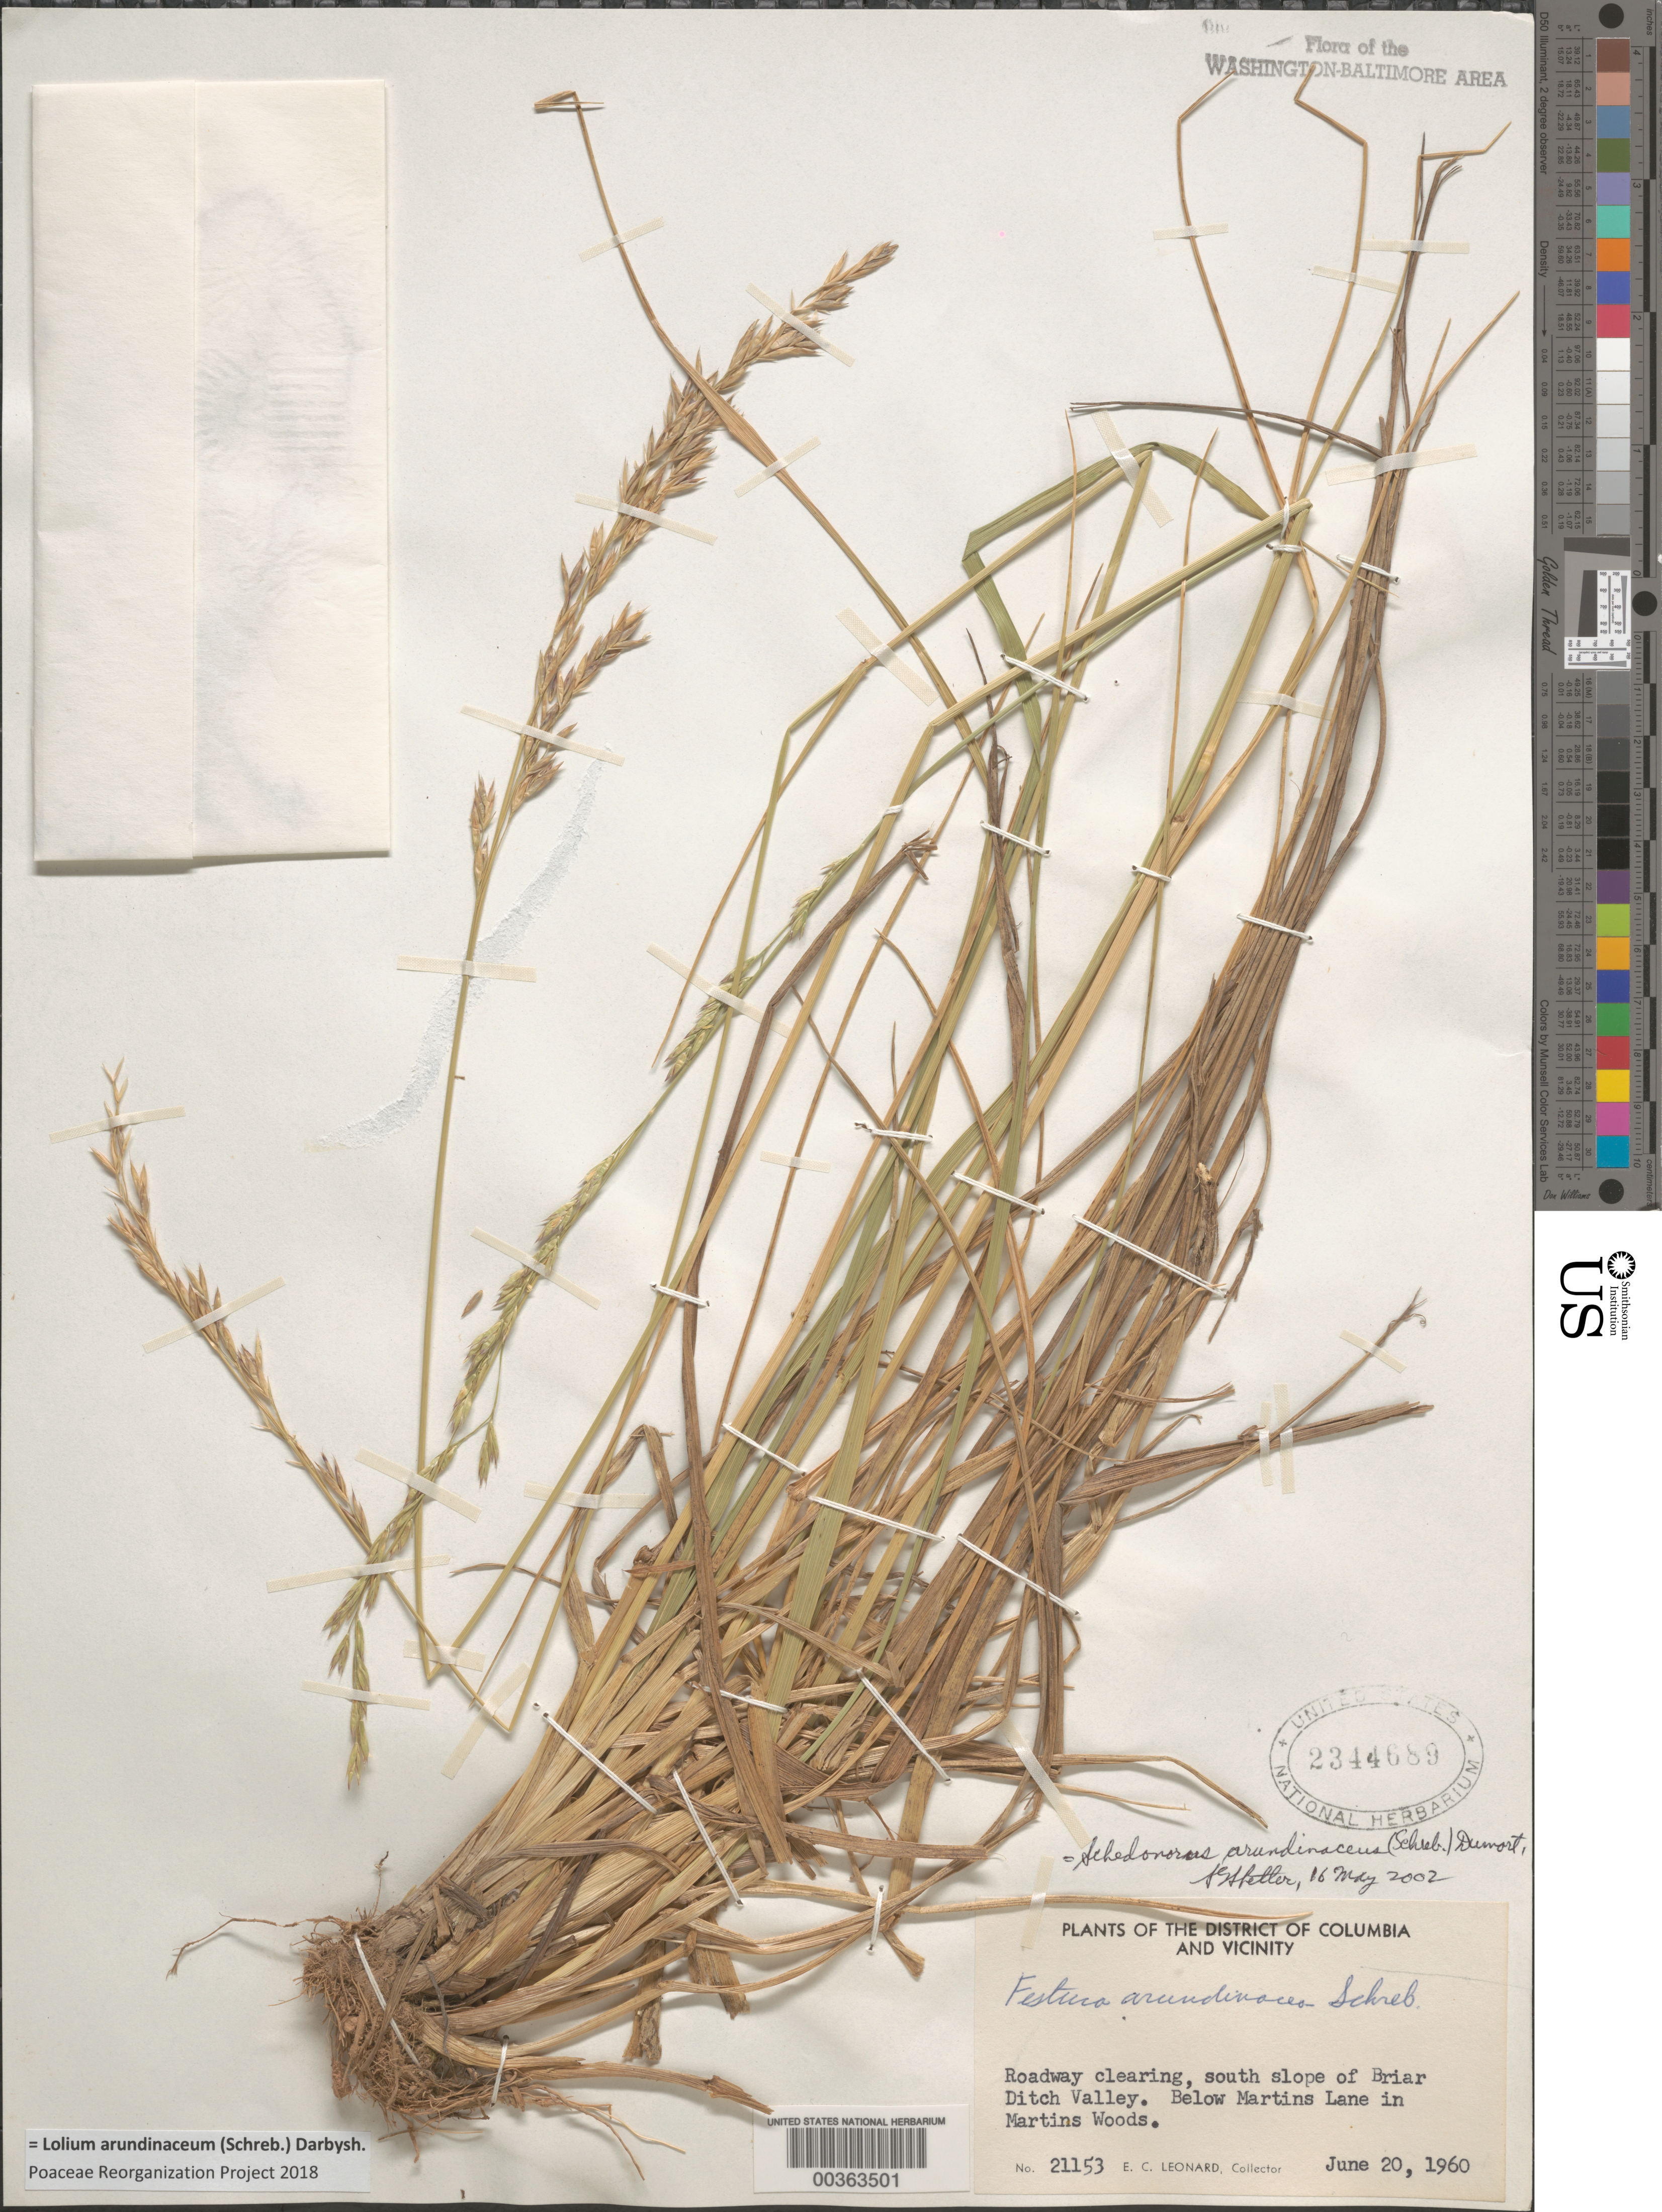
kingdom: Plantae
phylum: Tracheophyta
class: Liliopsida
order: Poales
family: Poaceae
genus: Lolium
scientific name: Lolium arundinaceum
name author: (Schreb.) Darbysh.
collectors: E. C. Leonard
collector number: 21153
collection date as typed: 20 Jun 1960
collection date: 1960-06-20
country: United States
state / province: Maryland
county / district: Prince George's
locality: Briar Ditch Valley, below Martins Lane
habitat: Roadway clearing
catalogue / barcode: US 2344689